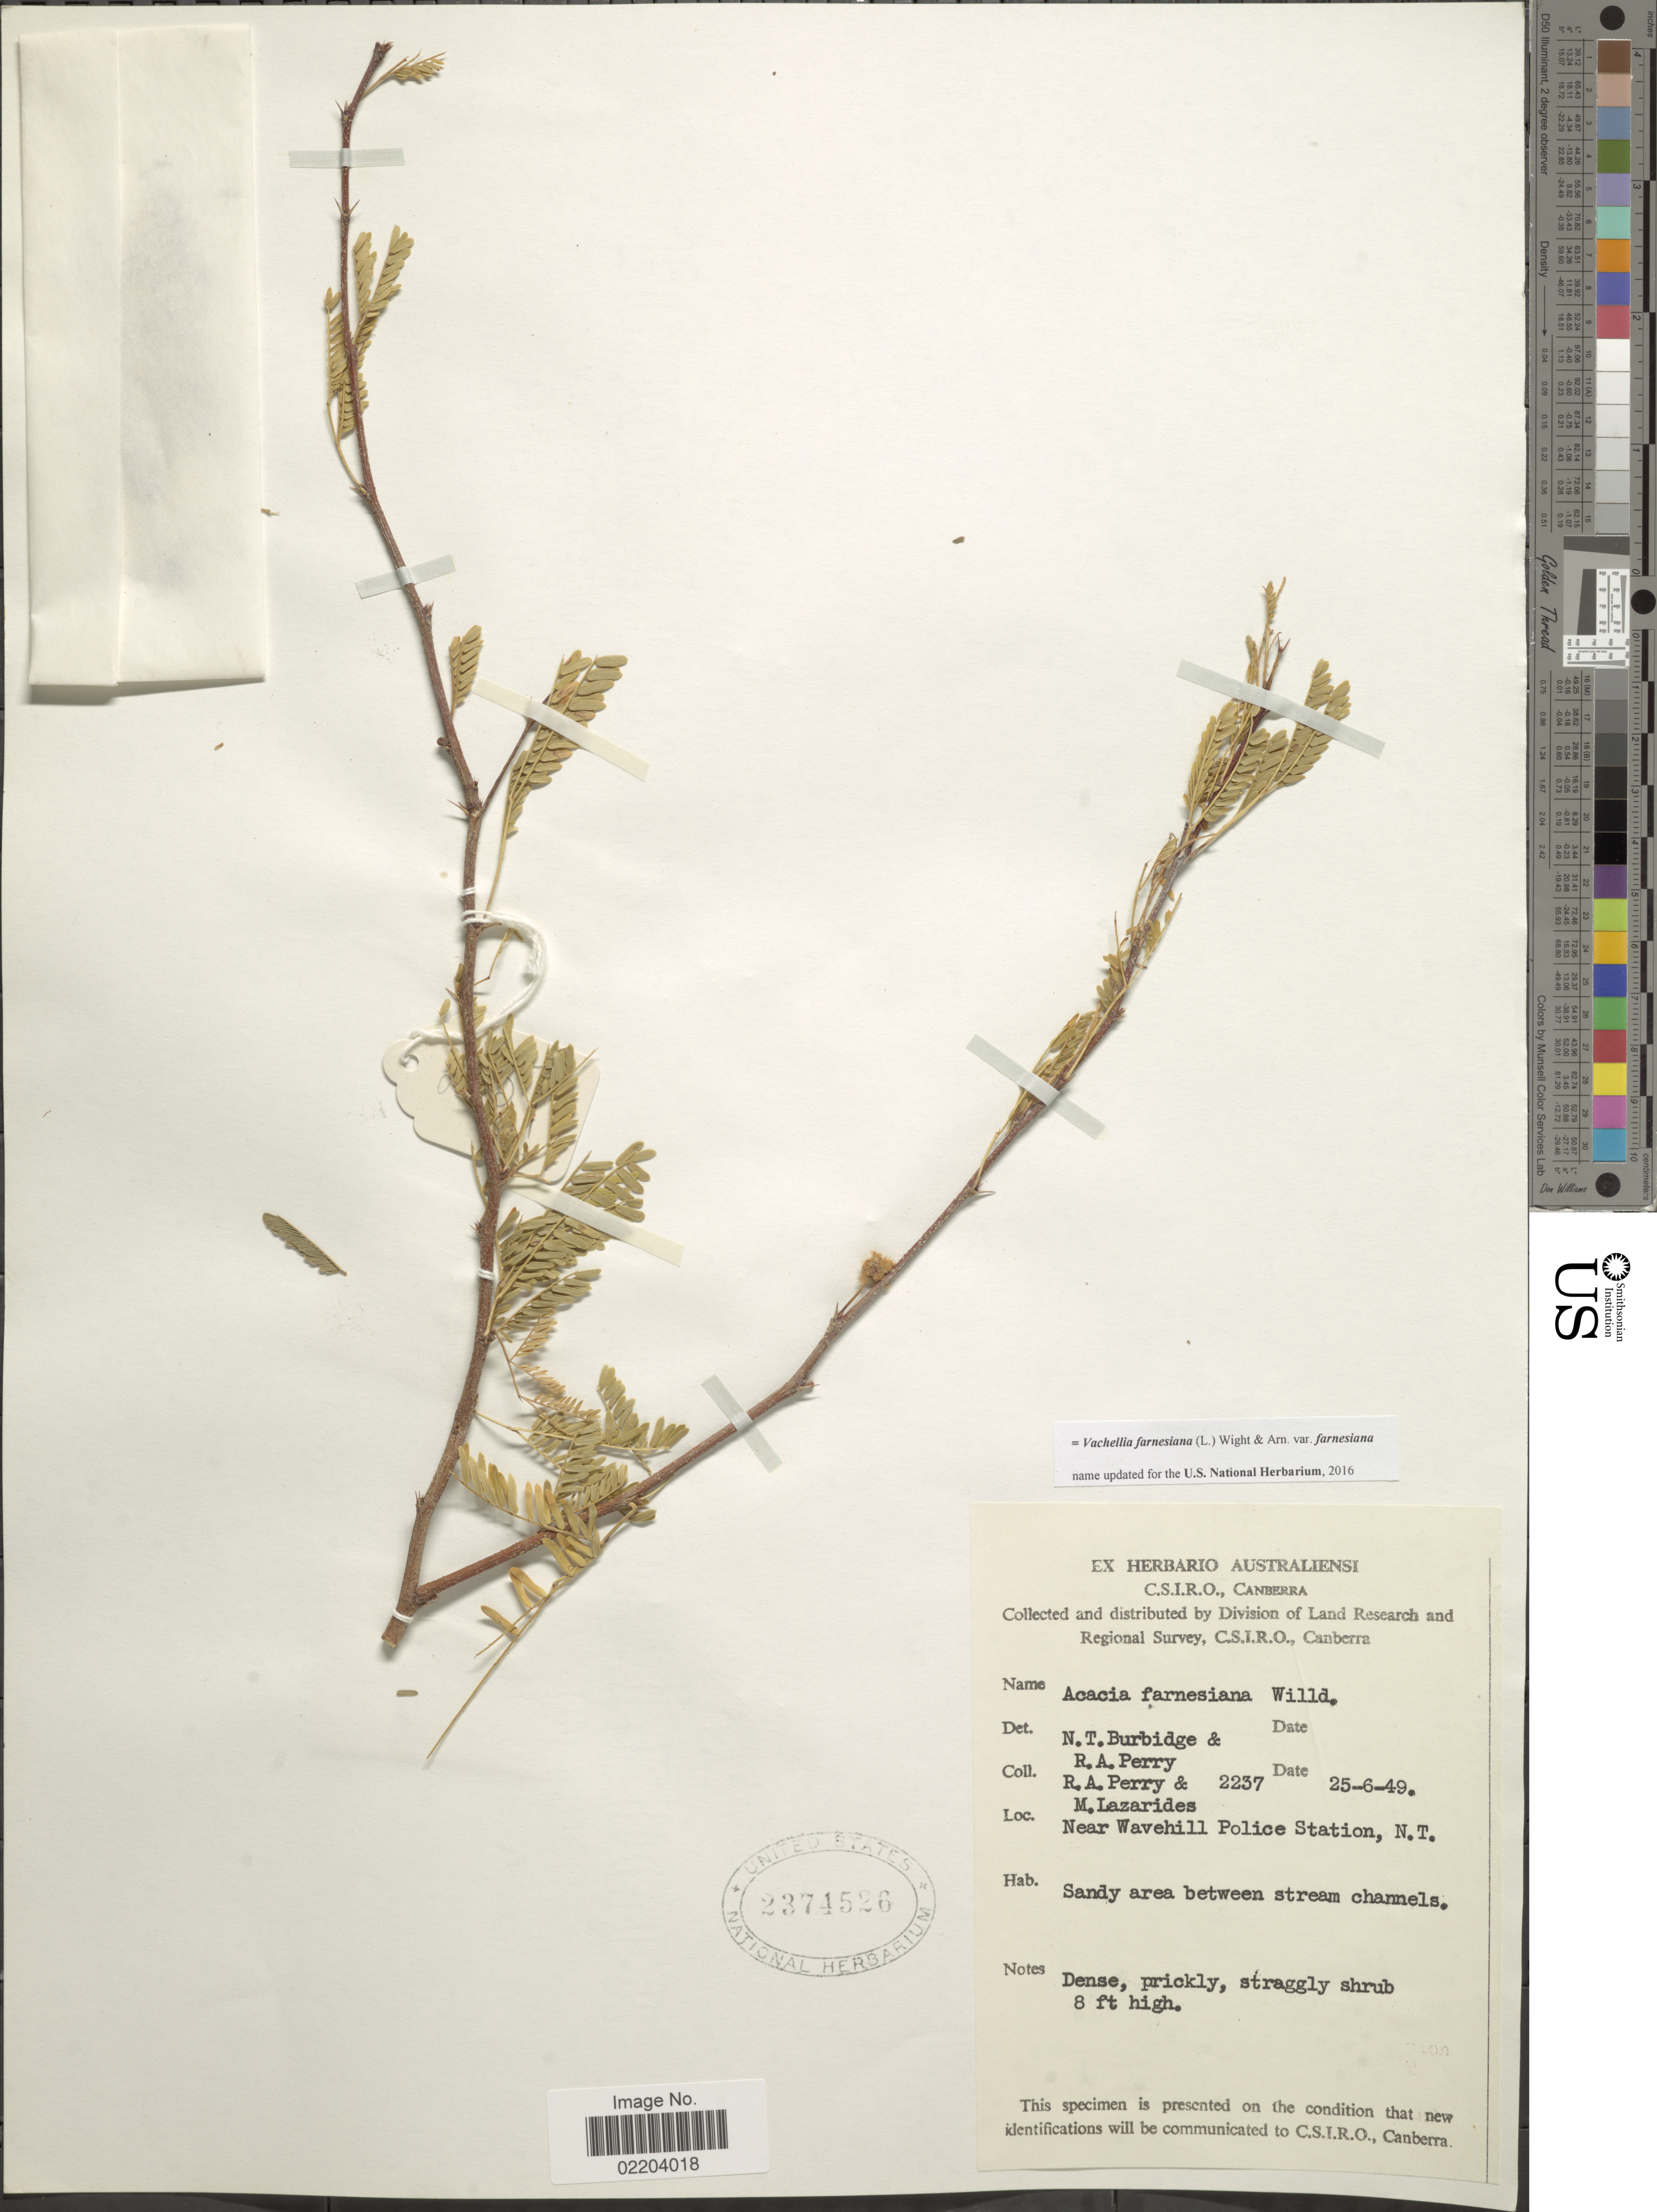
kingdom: Plantae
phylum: Tracheophyta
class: Magnoliopsida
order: Fabales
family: Fabaceae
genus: Vachellia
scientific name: Vachellia farnesiana var. farnesiana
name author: (L.) Wight & Arn.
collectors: Perry, R. A. & M. Lazarides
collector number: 2237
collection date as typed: Transcribed d/m/y: 25/6/49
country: Australia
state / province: Northern Territory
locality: Near Wavehill Police Station, N.T.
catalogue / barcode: US 2374526